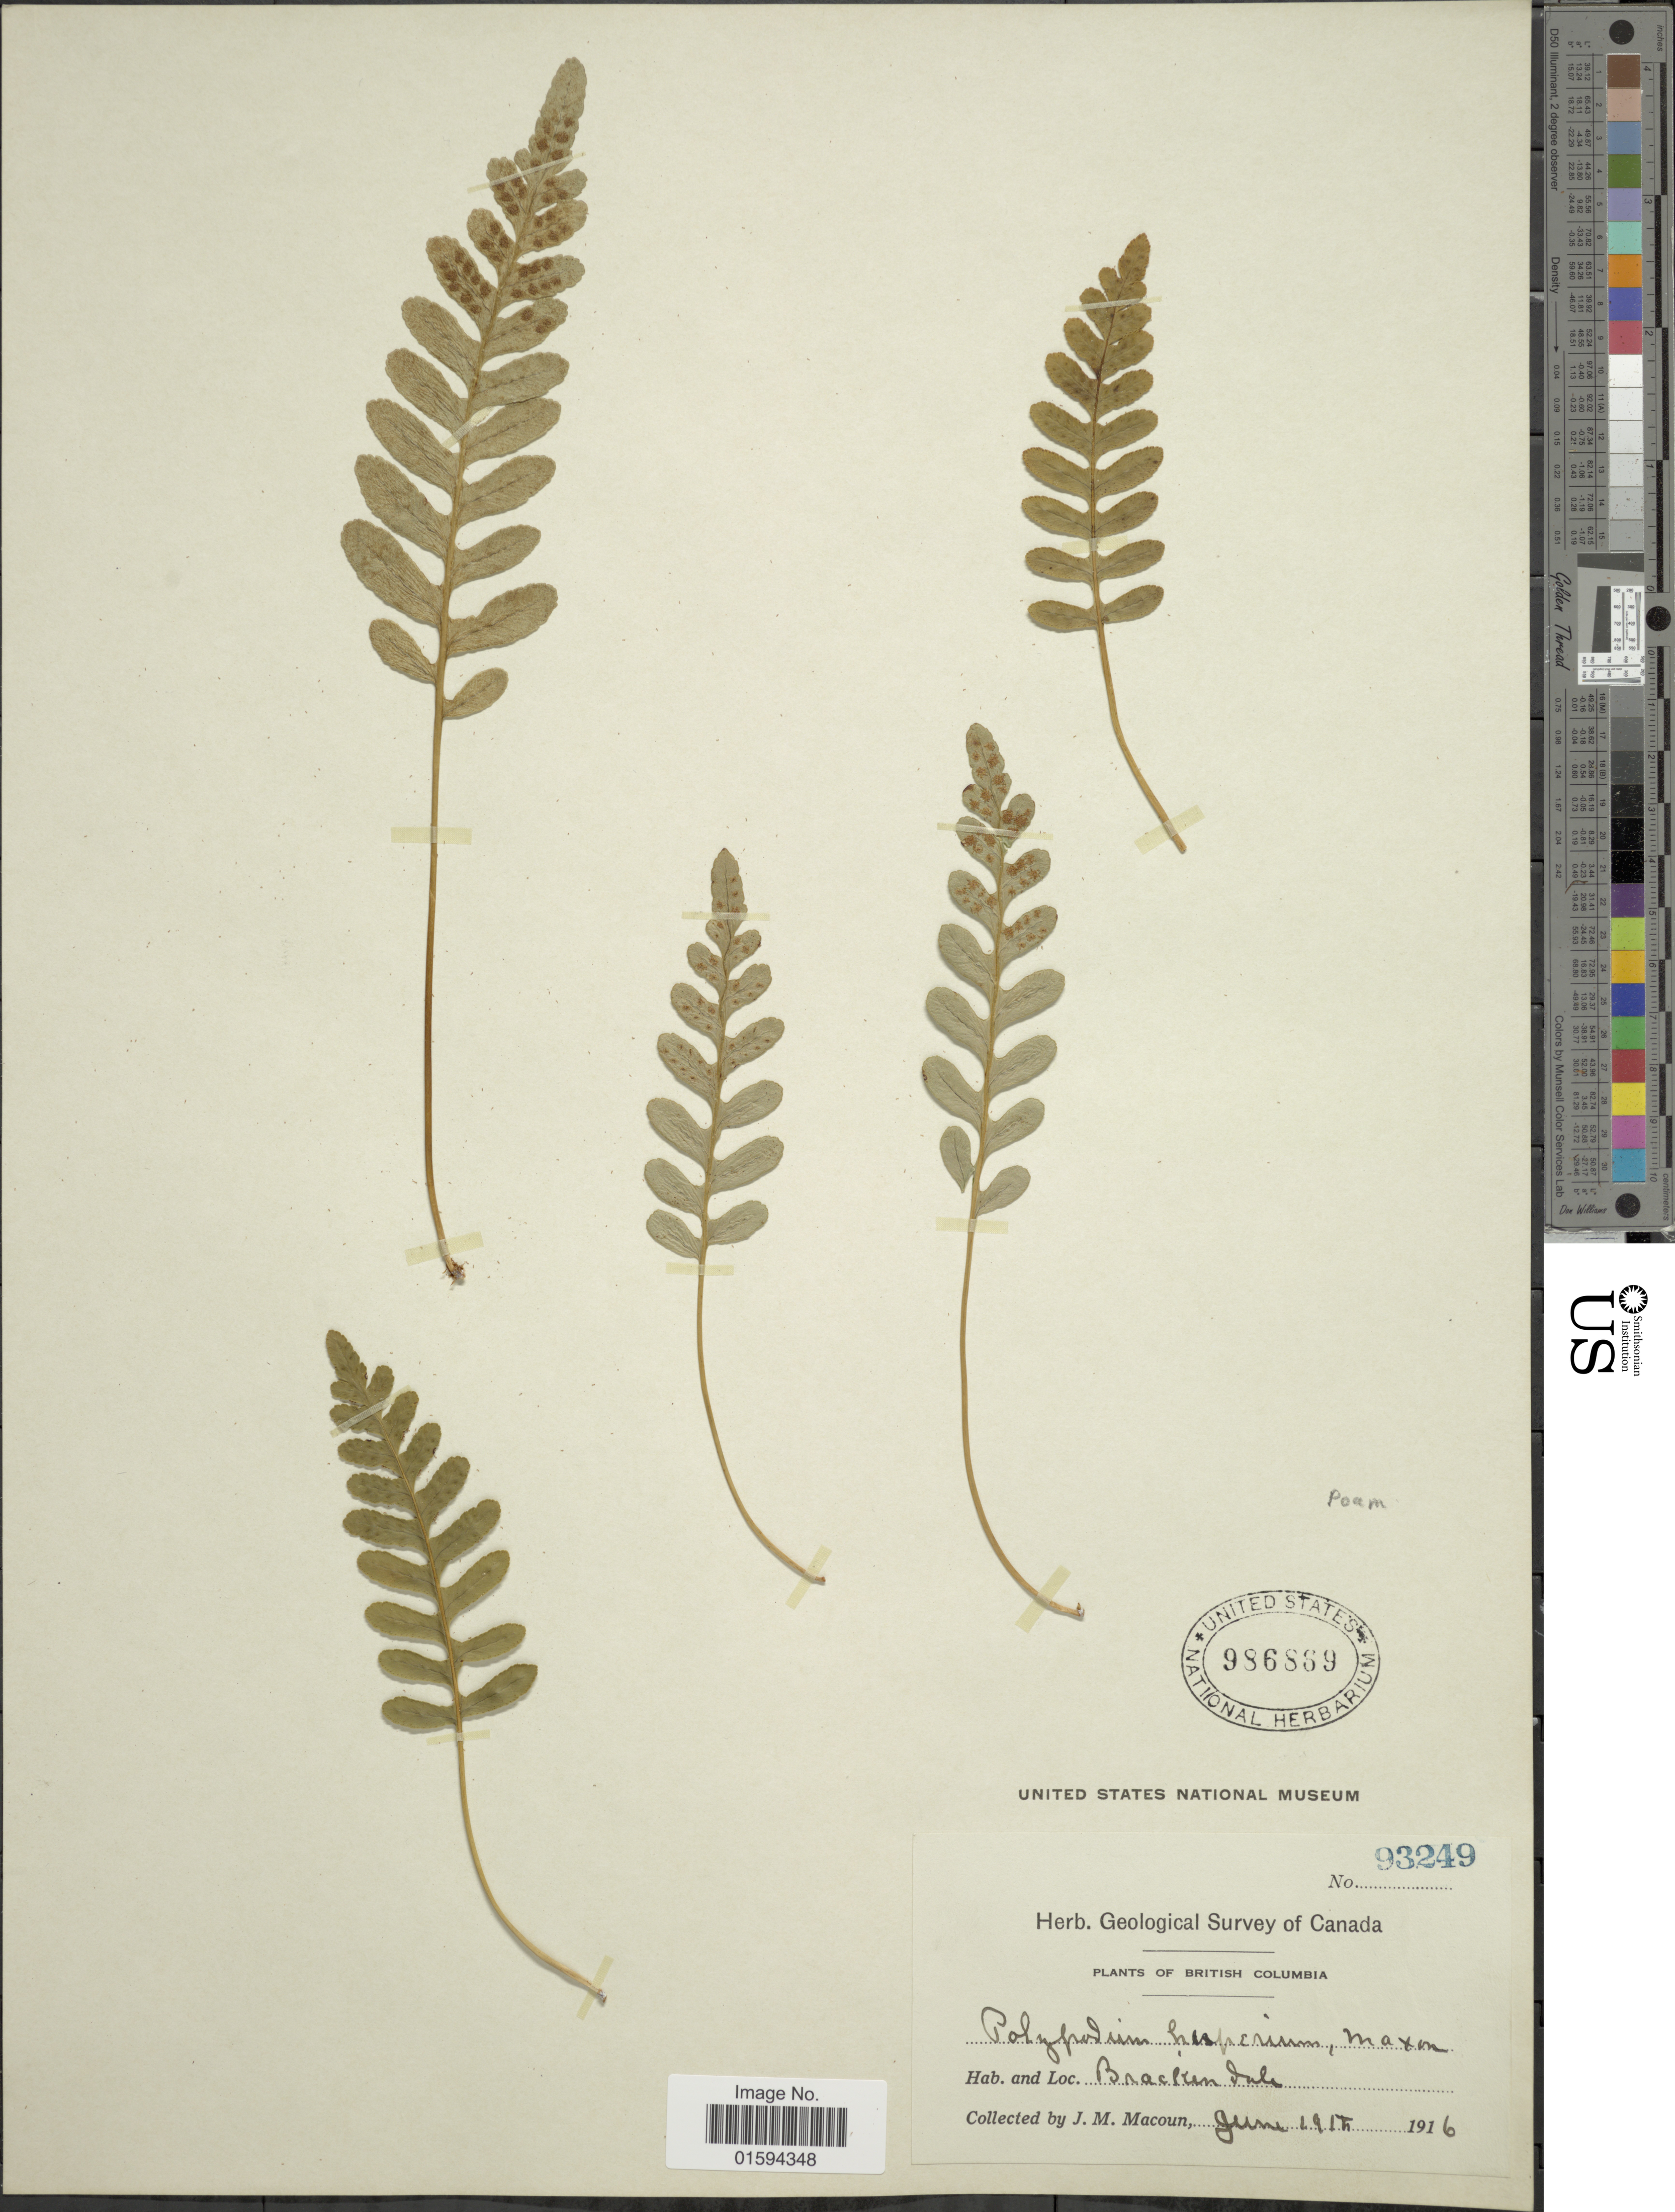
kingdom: Plantae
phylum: Tracheophyta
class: Polypodiopsida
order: Polypodiales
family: Polypodiaceae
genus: Polypodium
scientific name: Polypodium amorphum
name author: Suksd.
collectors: J. M. Macoun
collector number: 93249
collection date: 1916-06-19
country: Canada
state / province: British Columbia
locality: Brackendale.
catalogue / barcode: US 986869